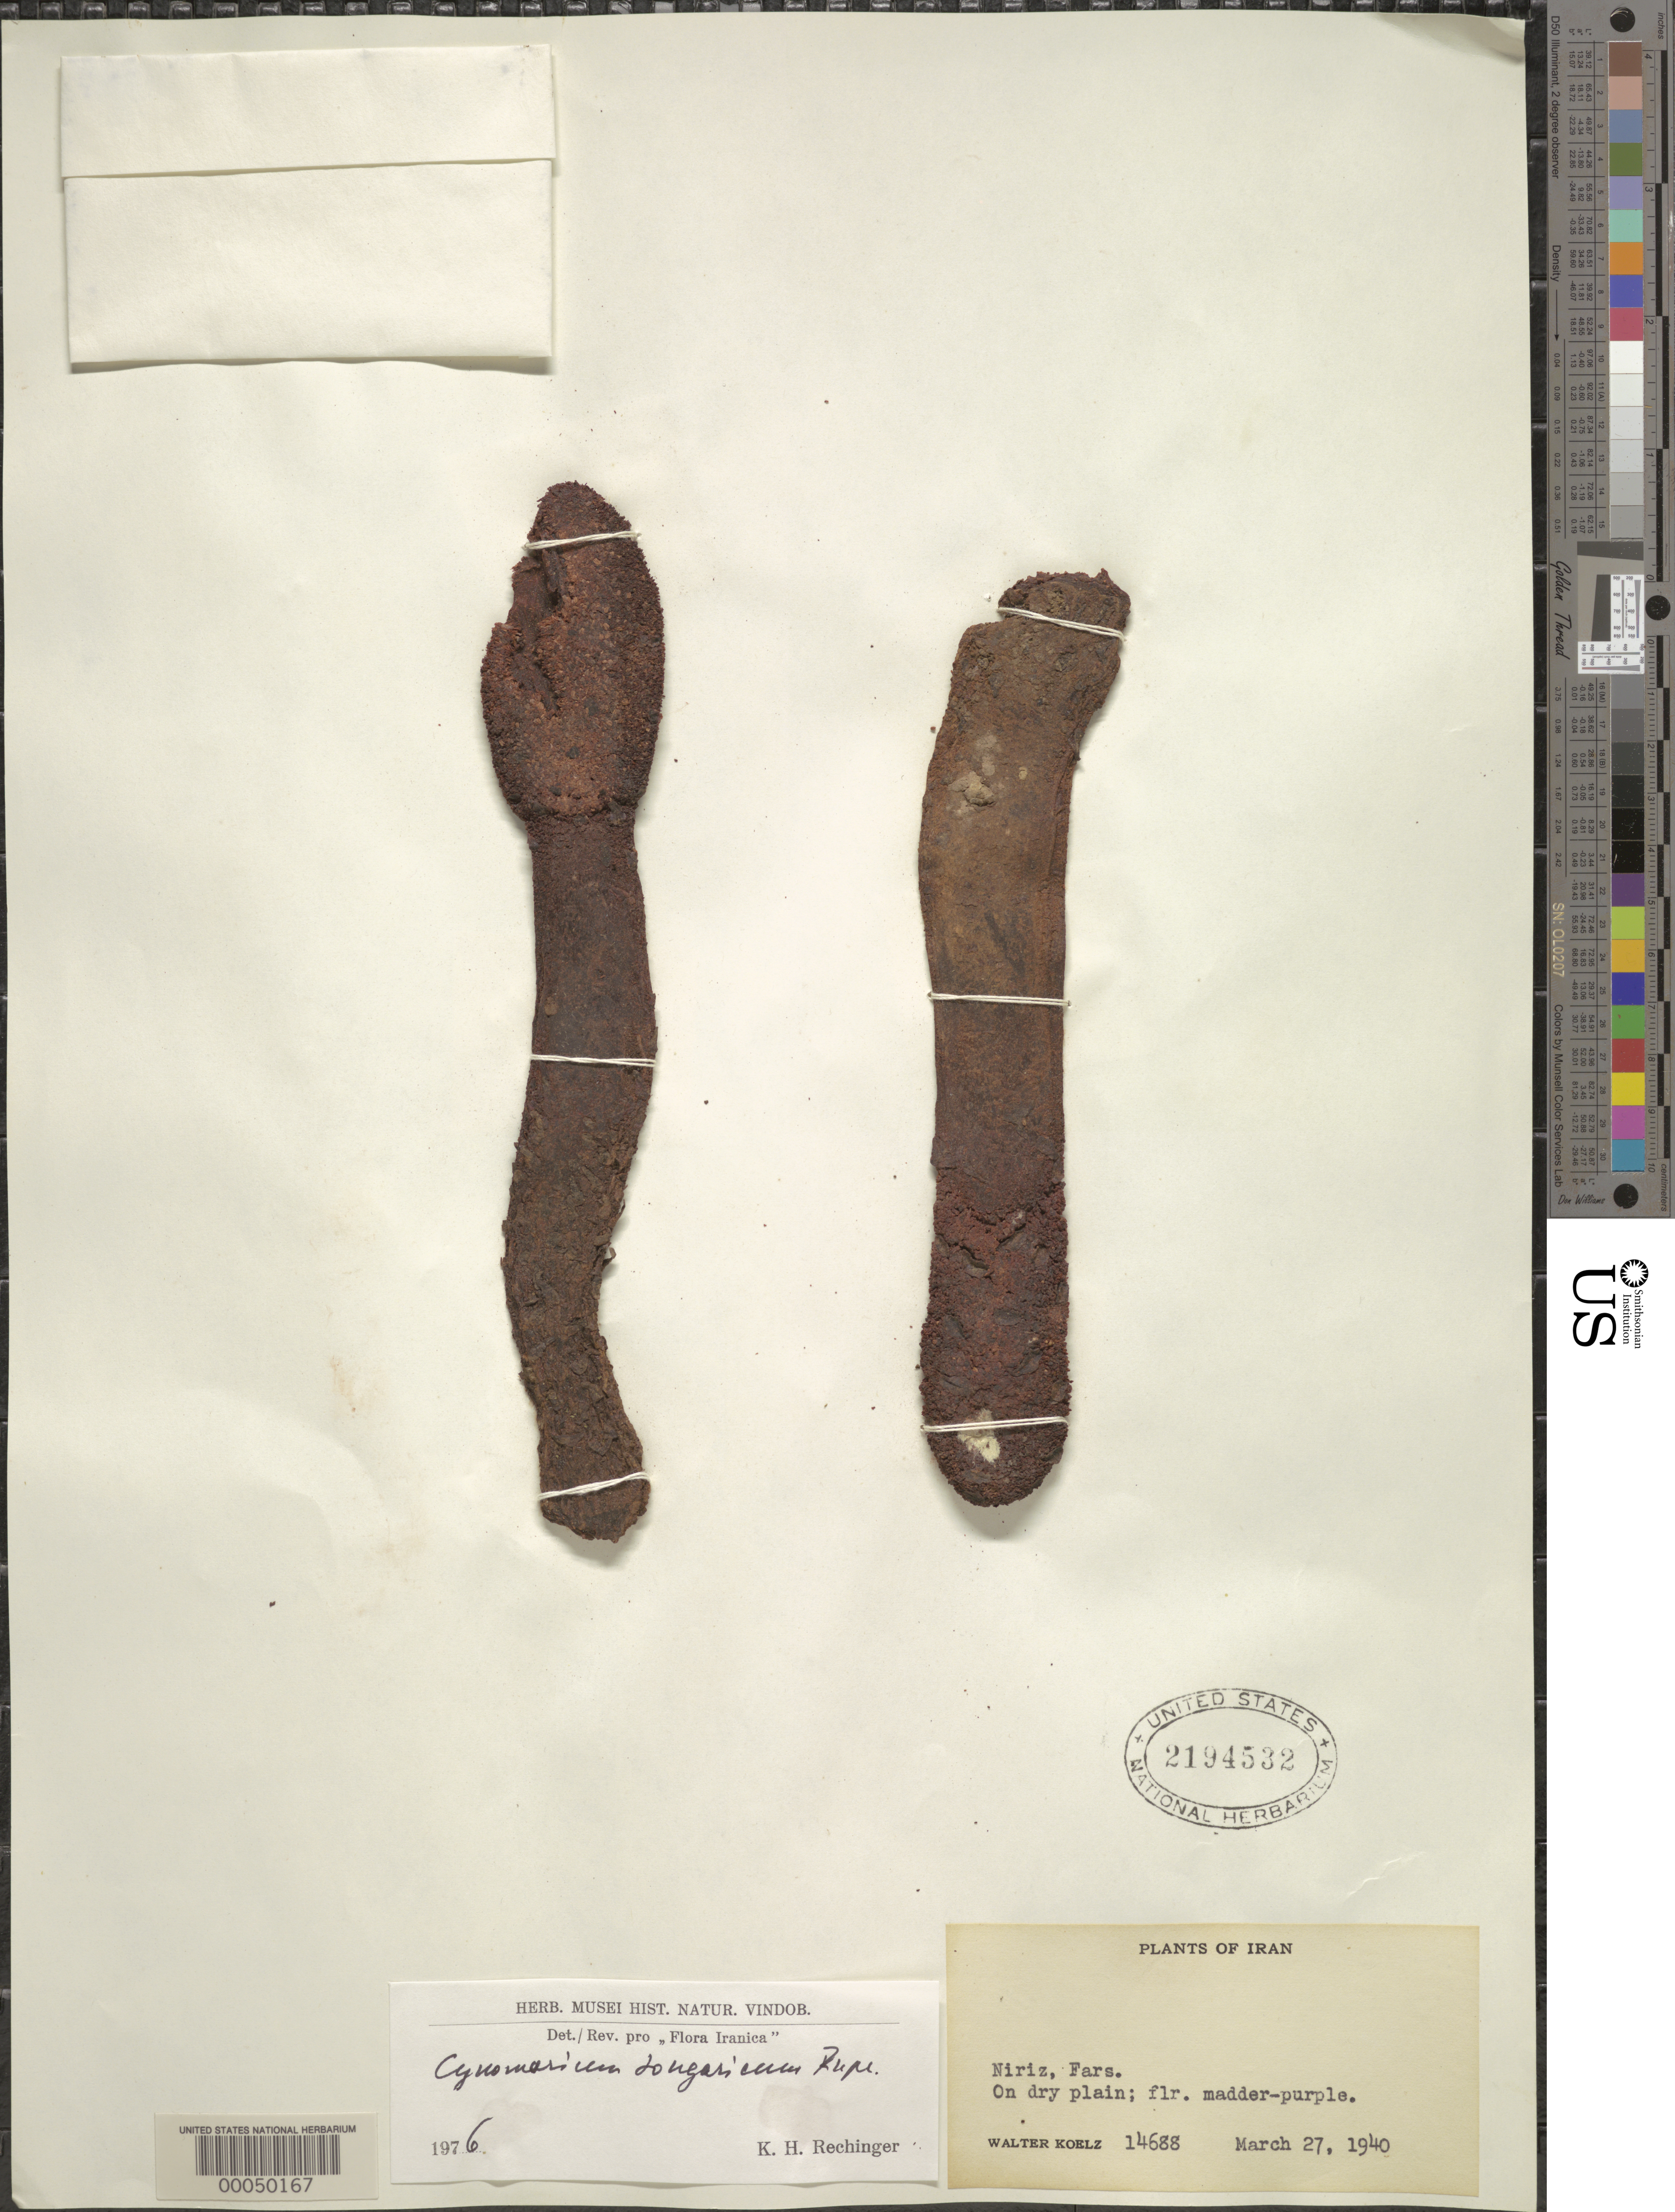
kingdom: Plantae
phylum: Tracheophyta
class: Magnoliopsida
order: Saxifragales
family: Cynomoriaceae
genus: Cynomorium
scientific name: Cynomorium songaricum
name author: Rupr.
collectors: W. N. Koelz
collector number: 14688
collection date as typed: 27 Mar 1940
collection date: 1940-03-27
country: Iran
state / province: Fars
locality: Niriz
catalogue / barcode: US 2194532